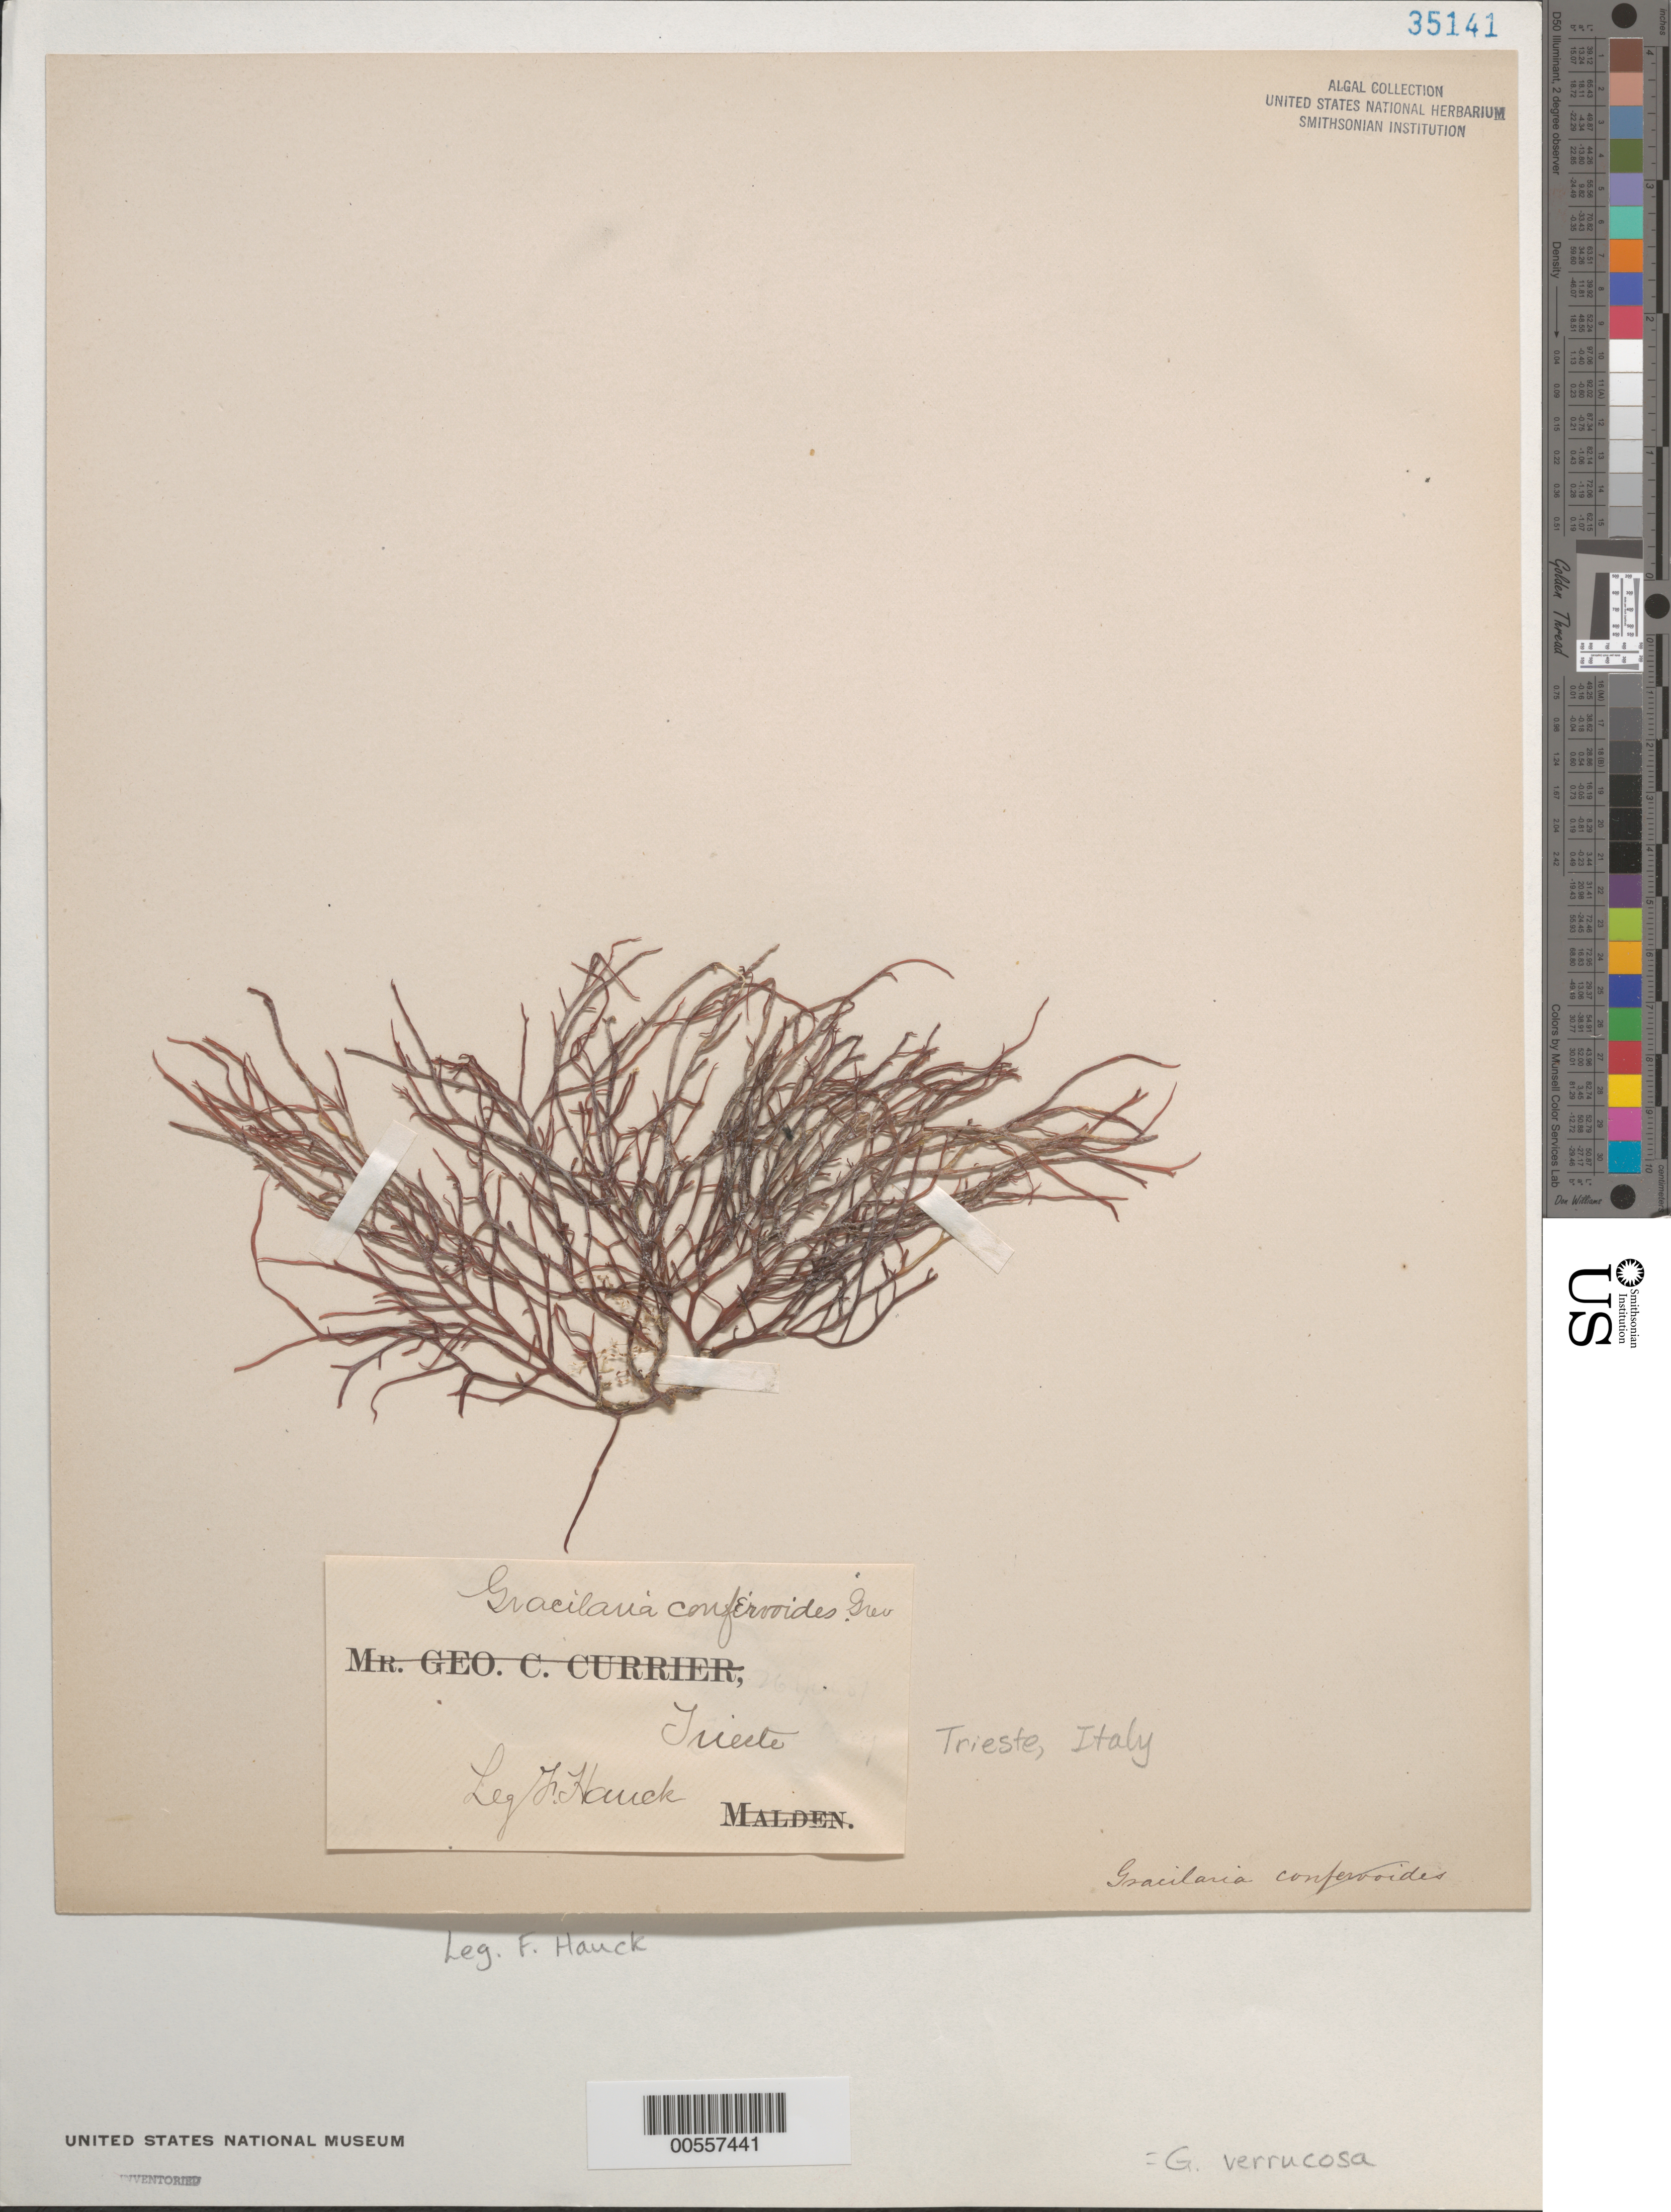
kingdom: Plantae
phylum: Rhodophyta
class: Florideophyceae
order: Gracilariales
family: Gracilariaceae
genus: Gracilariopsis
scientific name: Gracilariopsis longissima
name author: (S.G. Gmel.) Steentoft et al.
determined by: Algae name updating Project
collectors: F. Hauck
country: Italy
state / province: Friuli-Venezia Giulia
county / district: Trieste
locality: Trieste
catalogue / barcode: US 35141